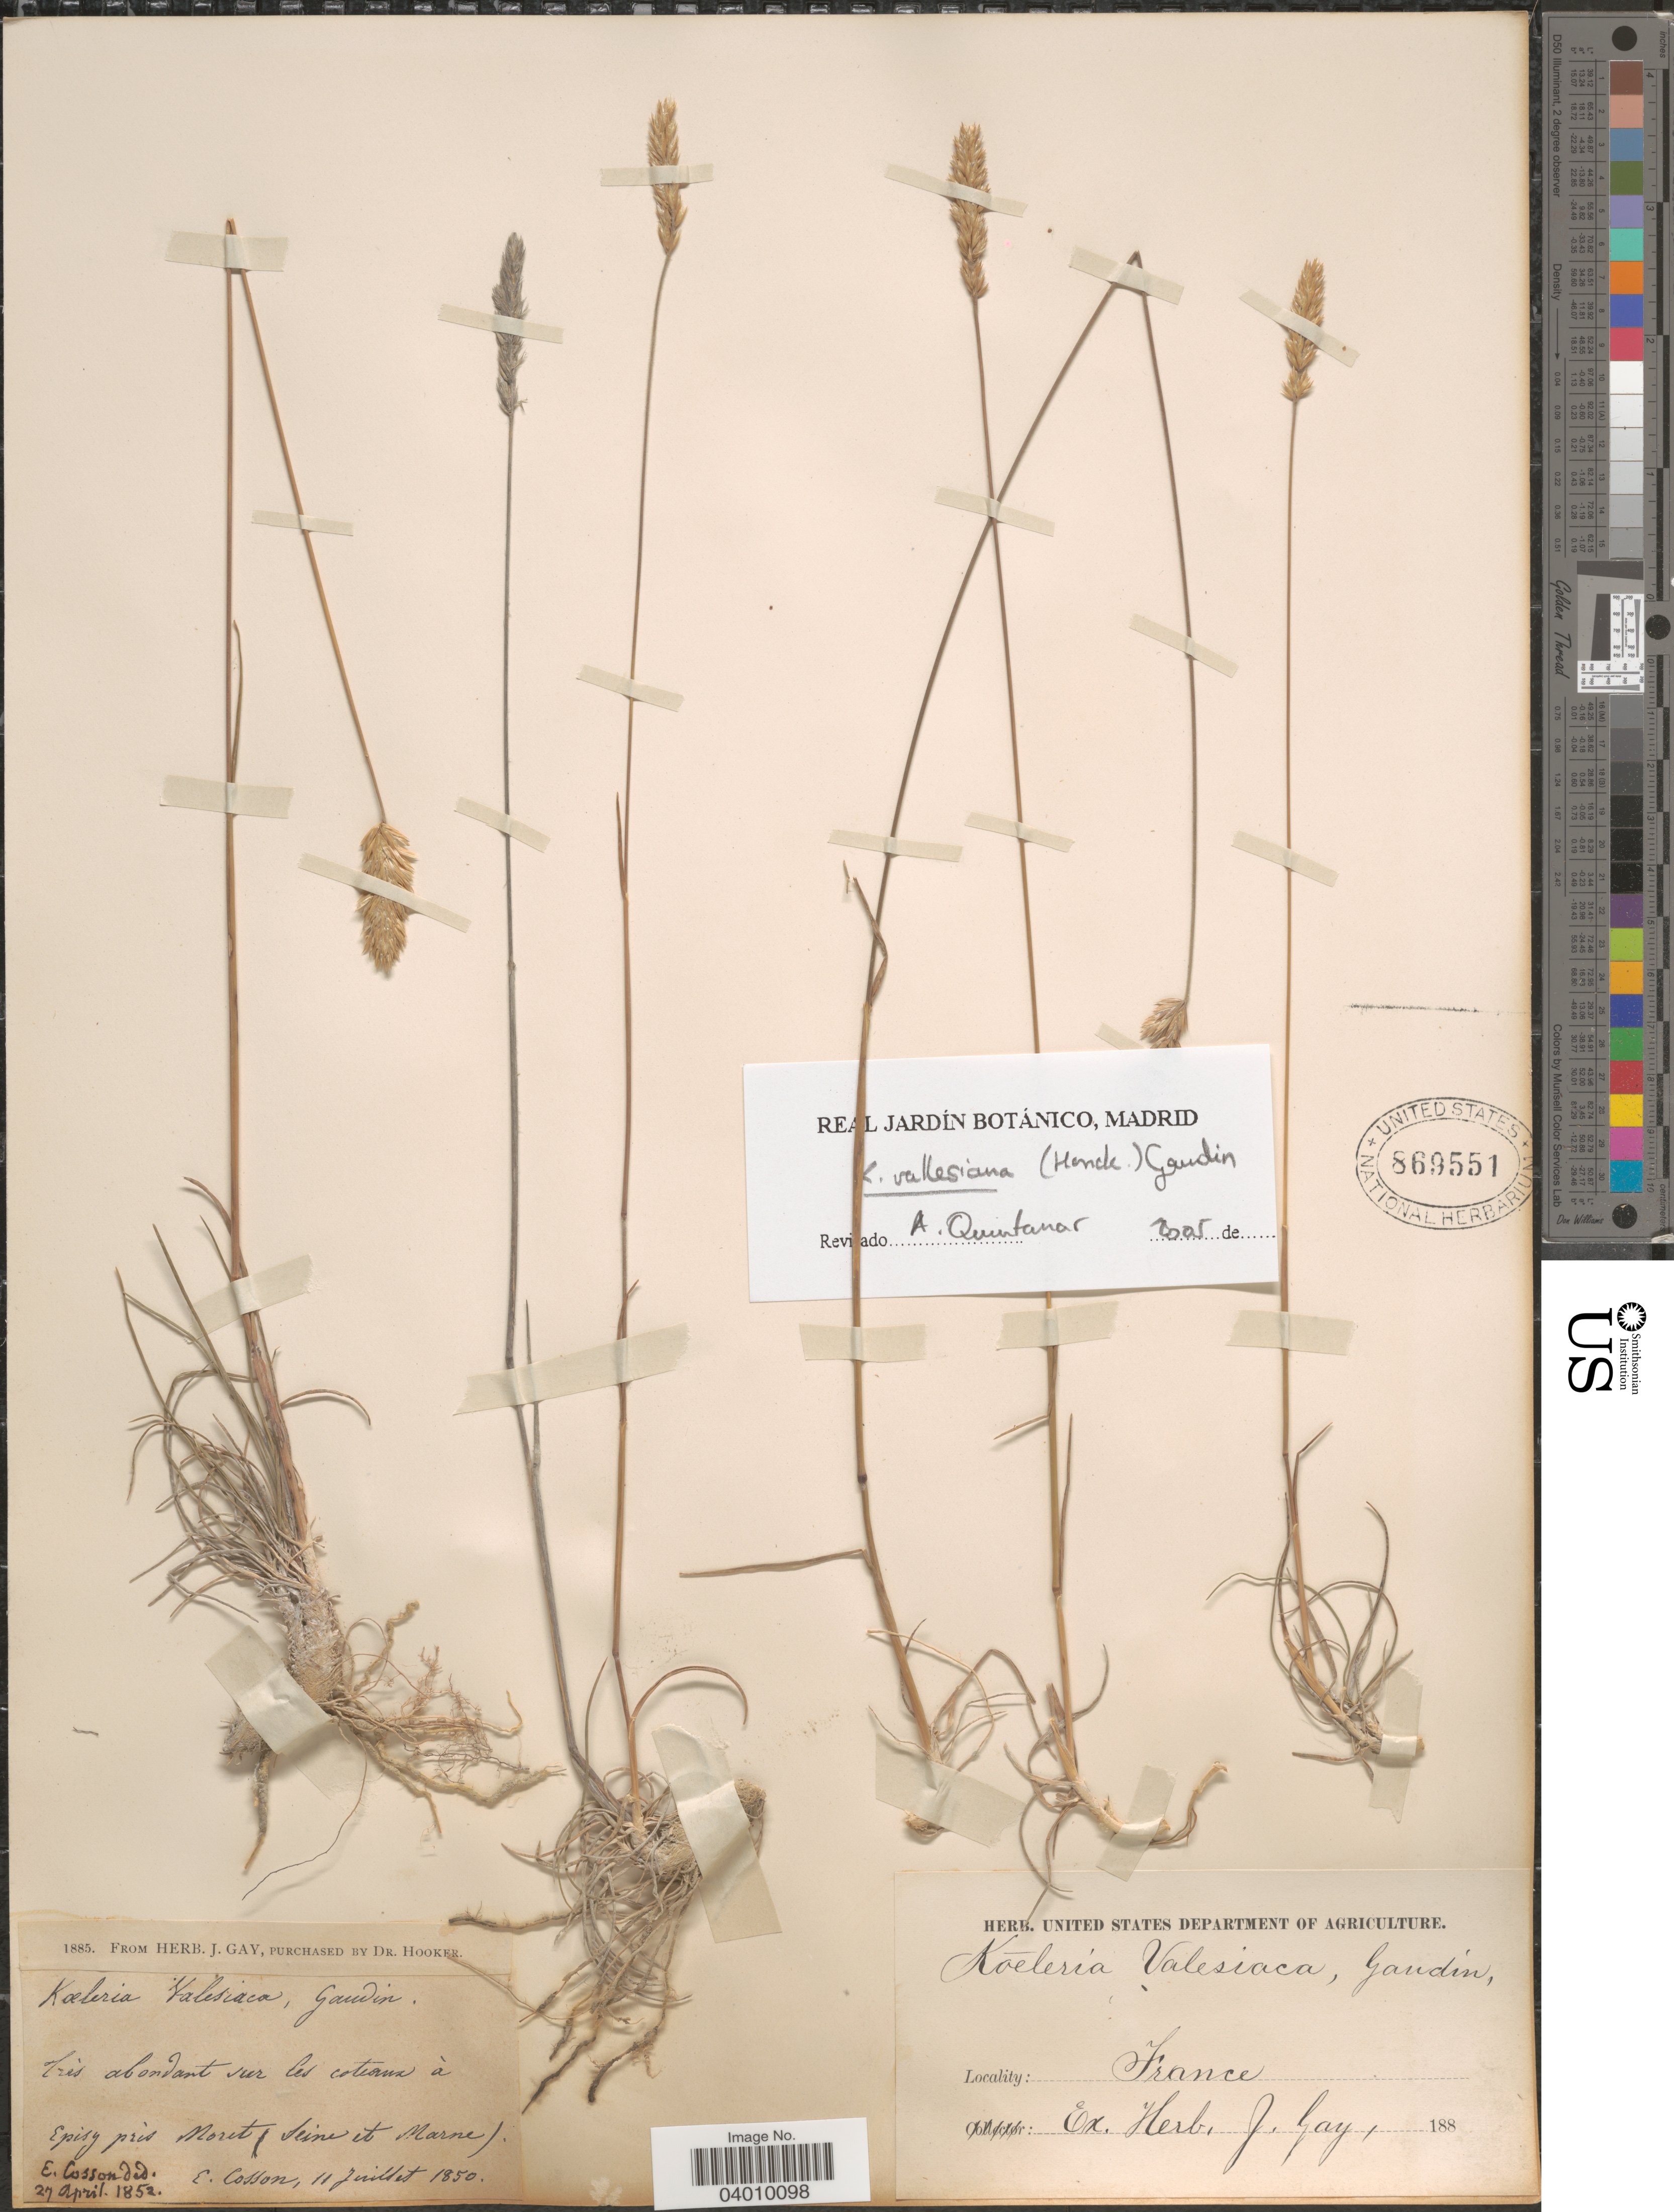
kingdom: Plantae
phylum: Tracheophyta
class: Liliopsida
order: Poales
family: Poaceae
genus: Koeleria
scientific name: Koeleria vallesiana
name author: (Honck.) Gaudin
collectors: E. Cosson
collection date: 1850-07-11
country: France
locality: Trés abondant sur les coteaux à Episy près Moret (Seine et Marne).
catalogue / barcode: US 869551